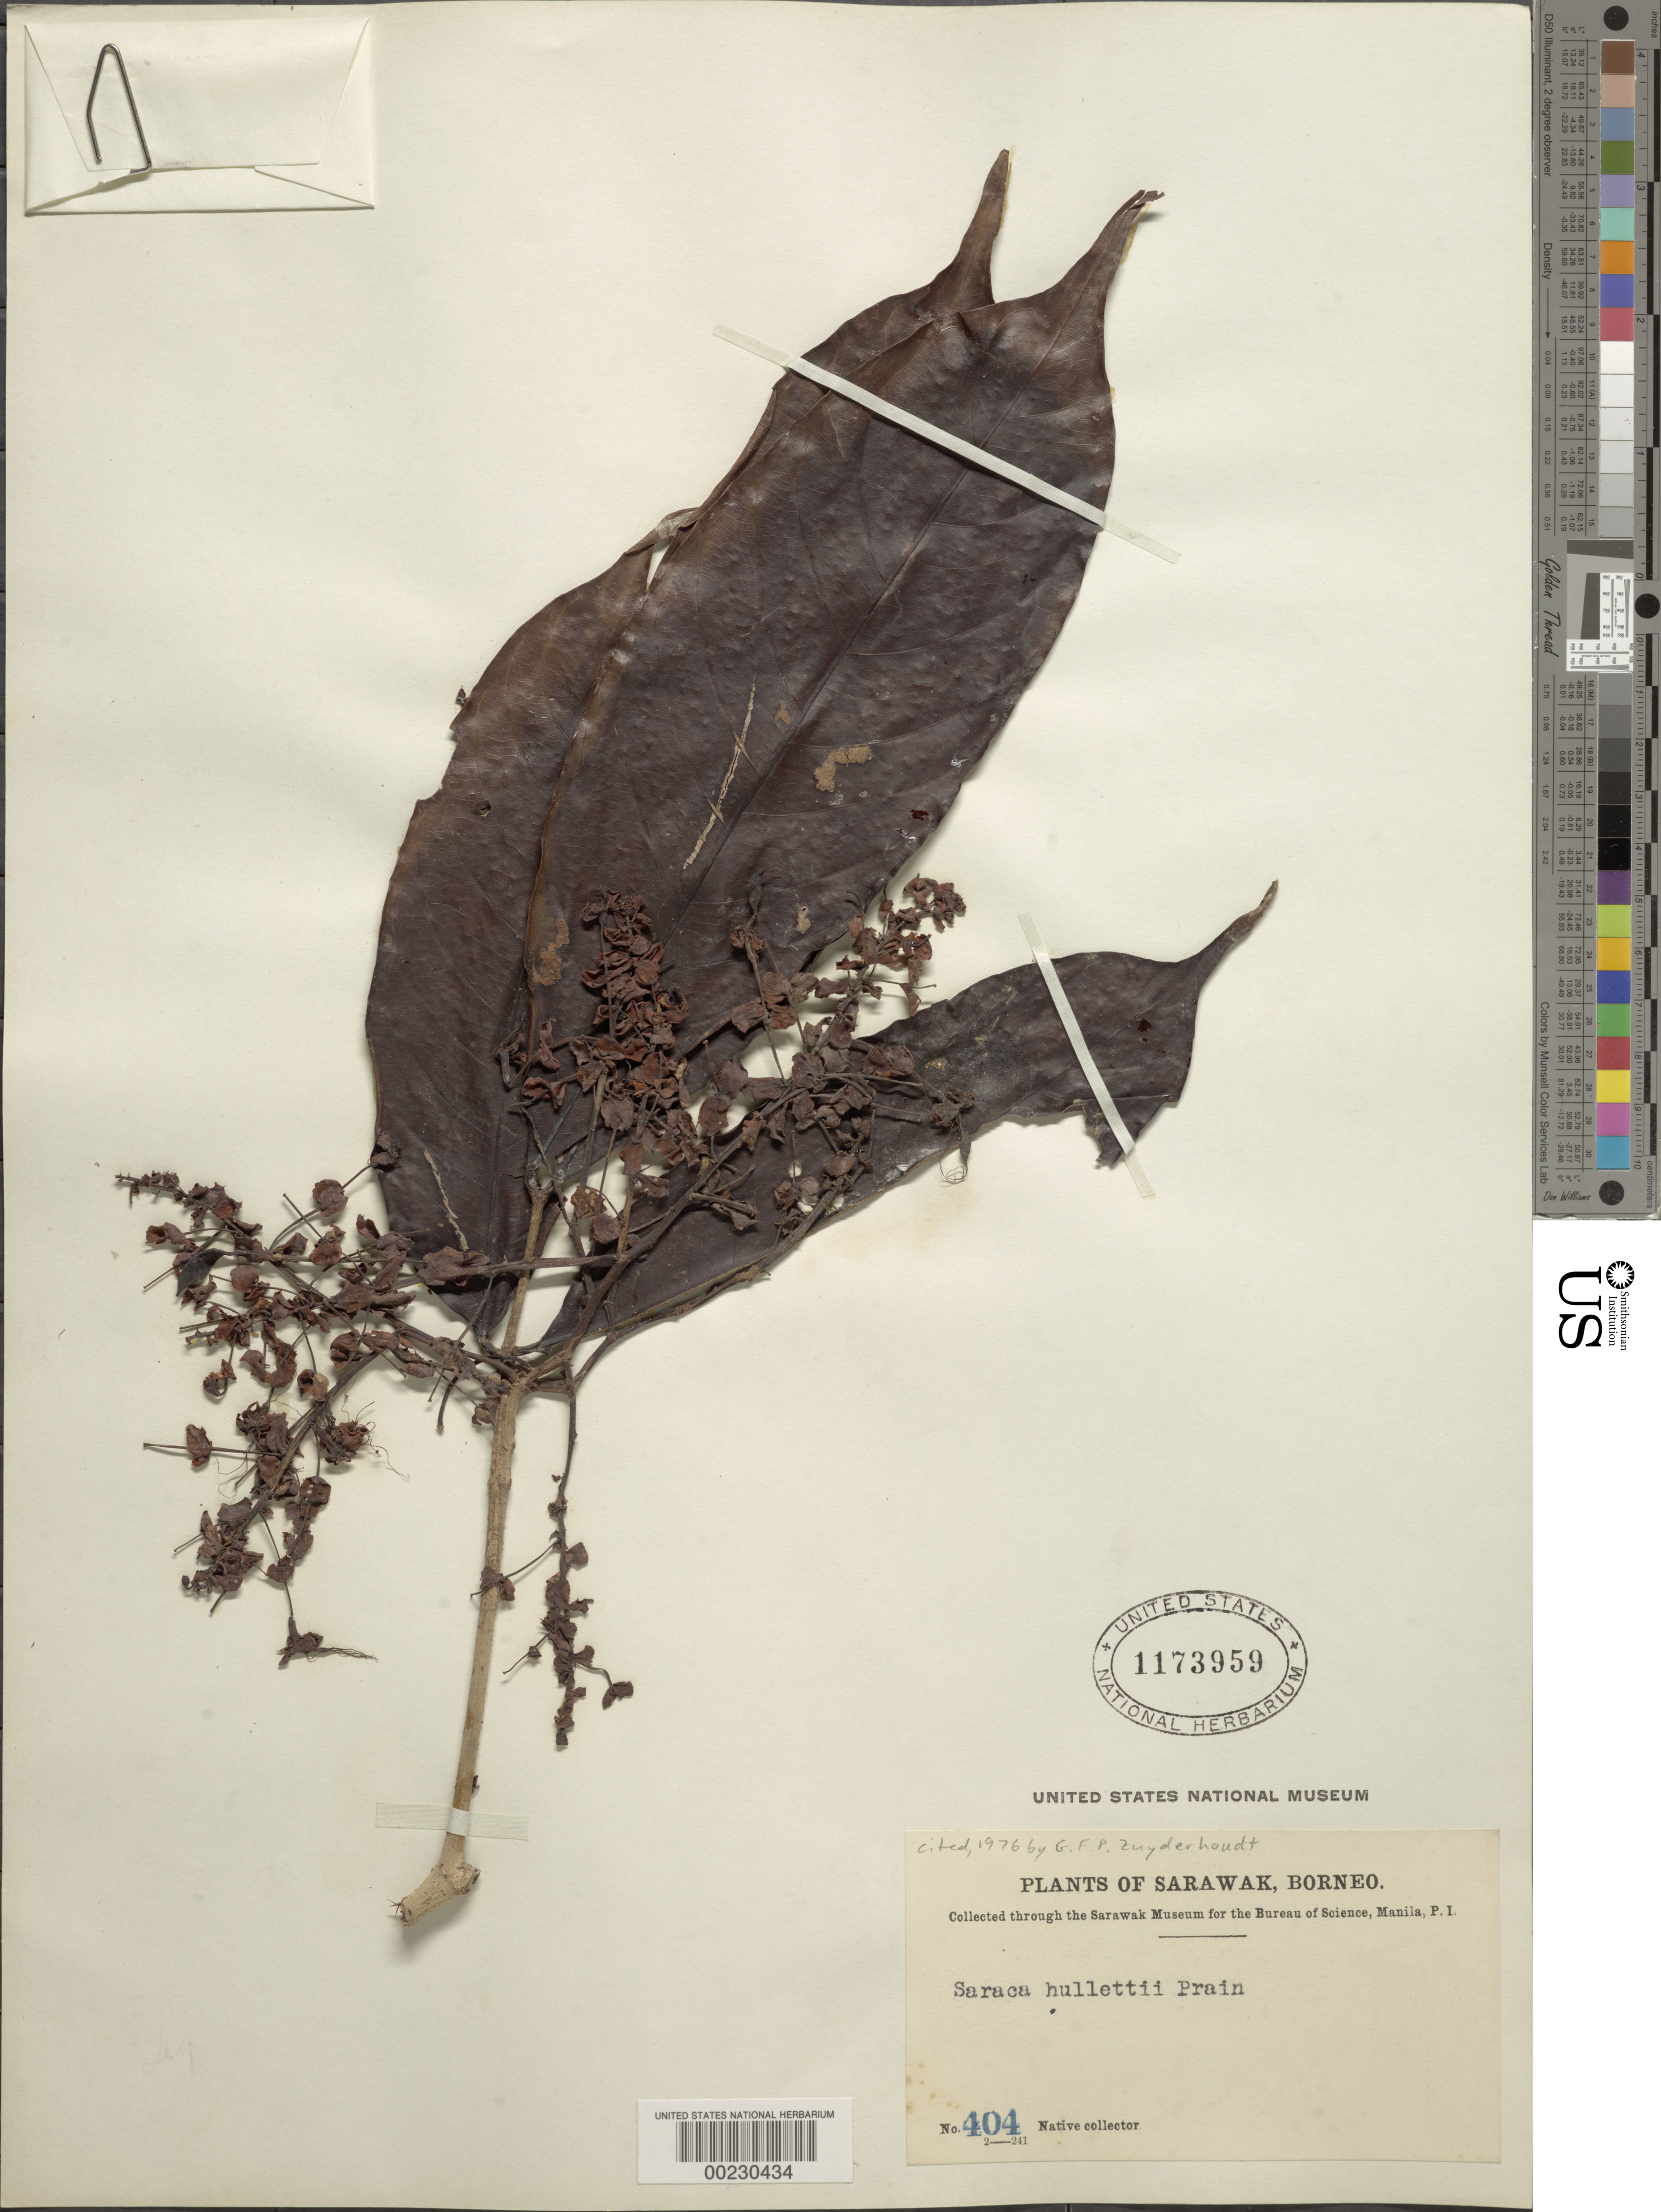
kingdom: Plantae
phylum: Tracheophyta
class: Magnoliopsida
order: Fabales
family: Fabaceae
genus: Saraca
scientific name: Saraca hullettii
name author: Prain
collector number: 404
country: Malaysia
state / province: Sarawak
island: Borneo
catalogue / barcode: US 1173959